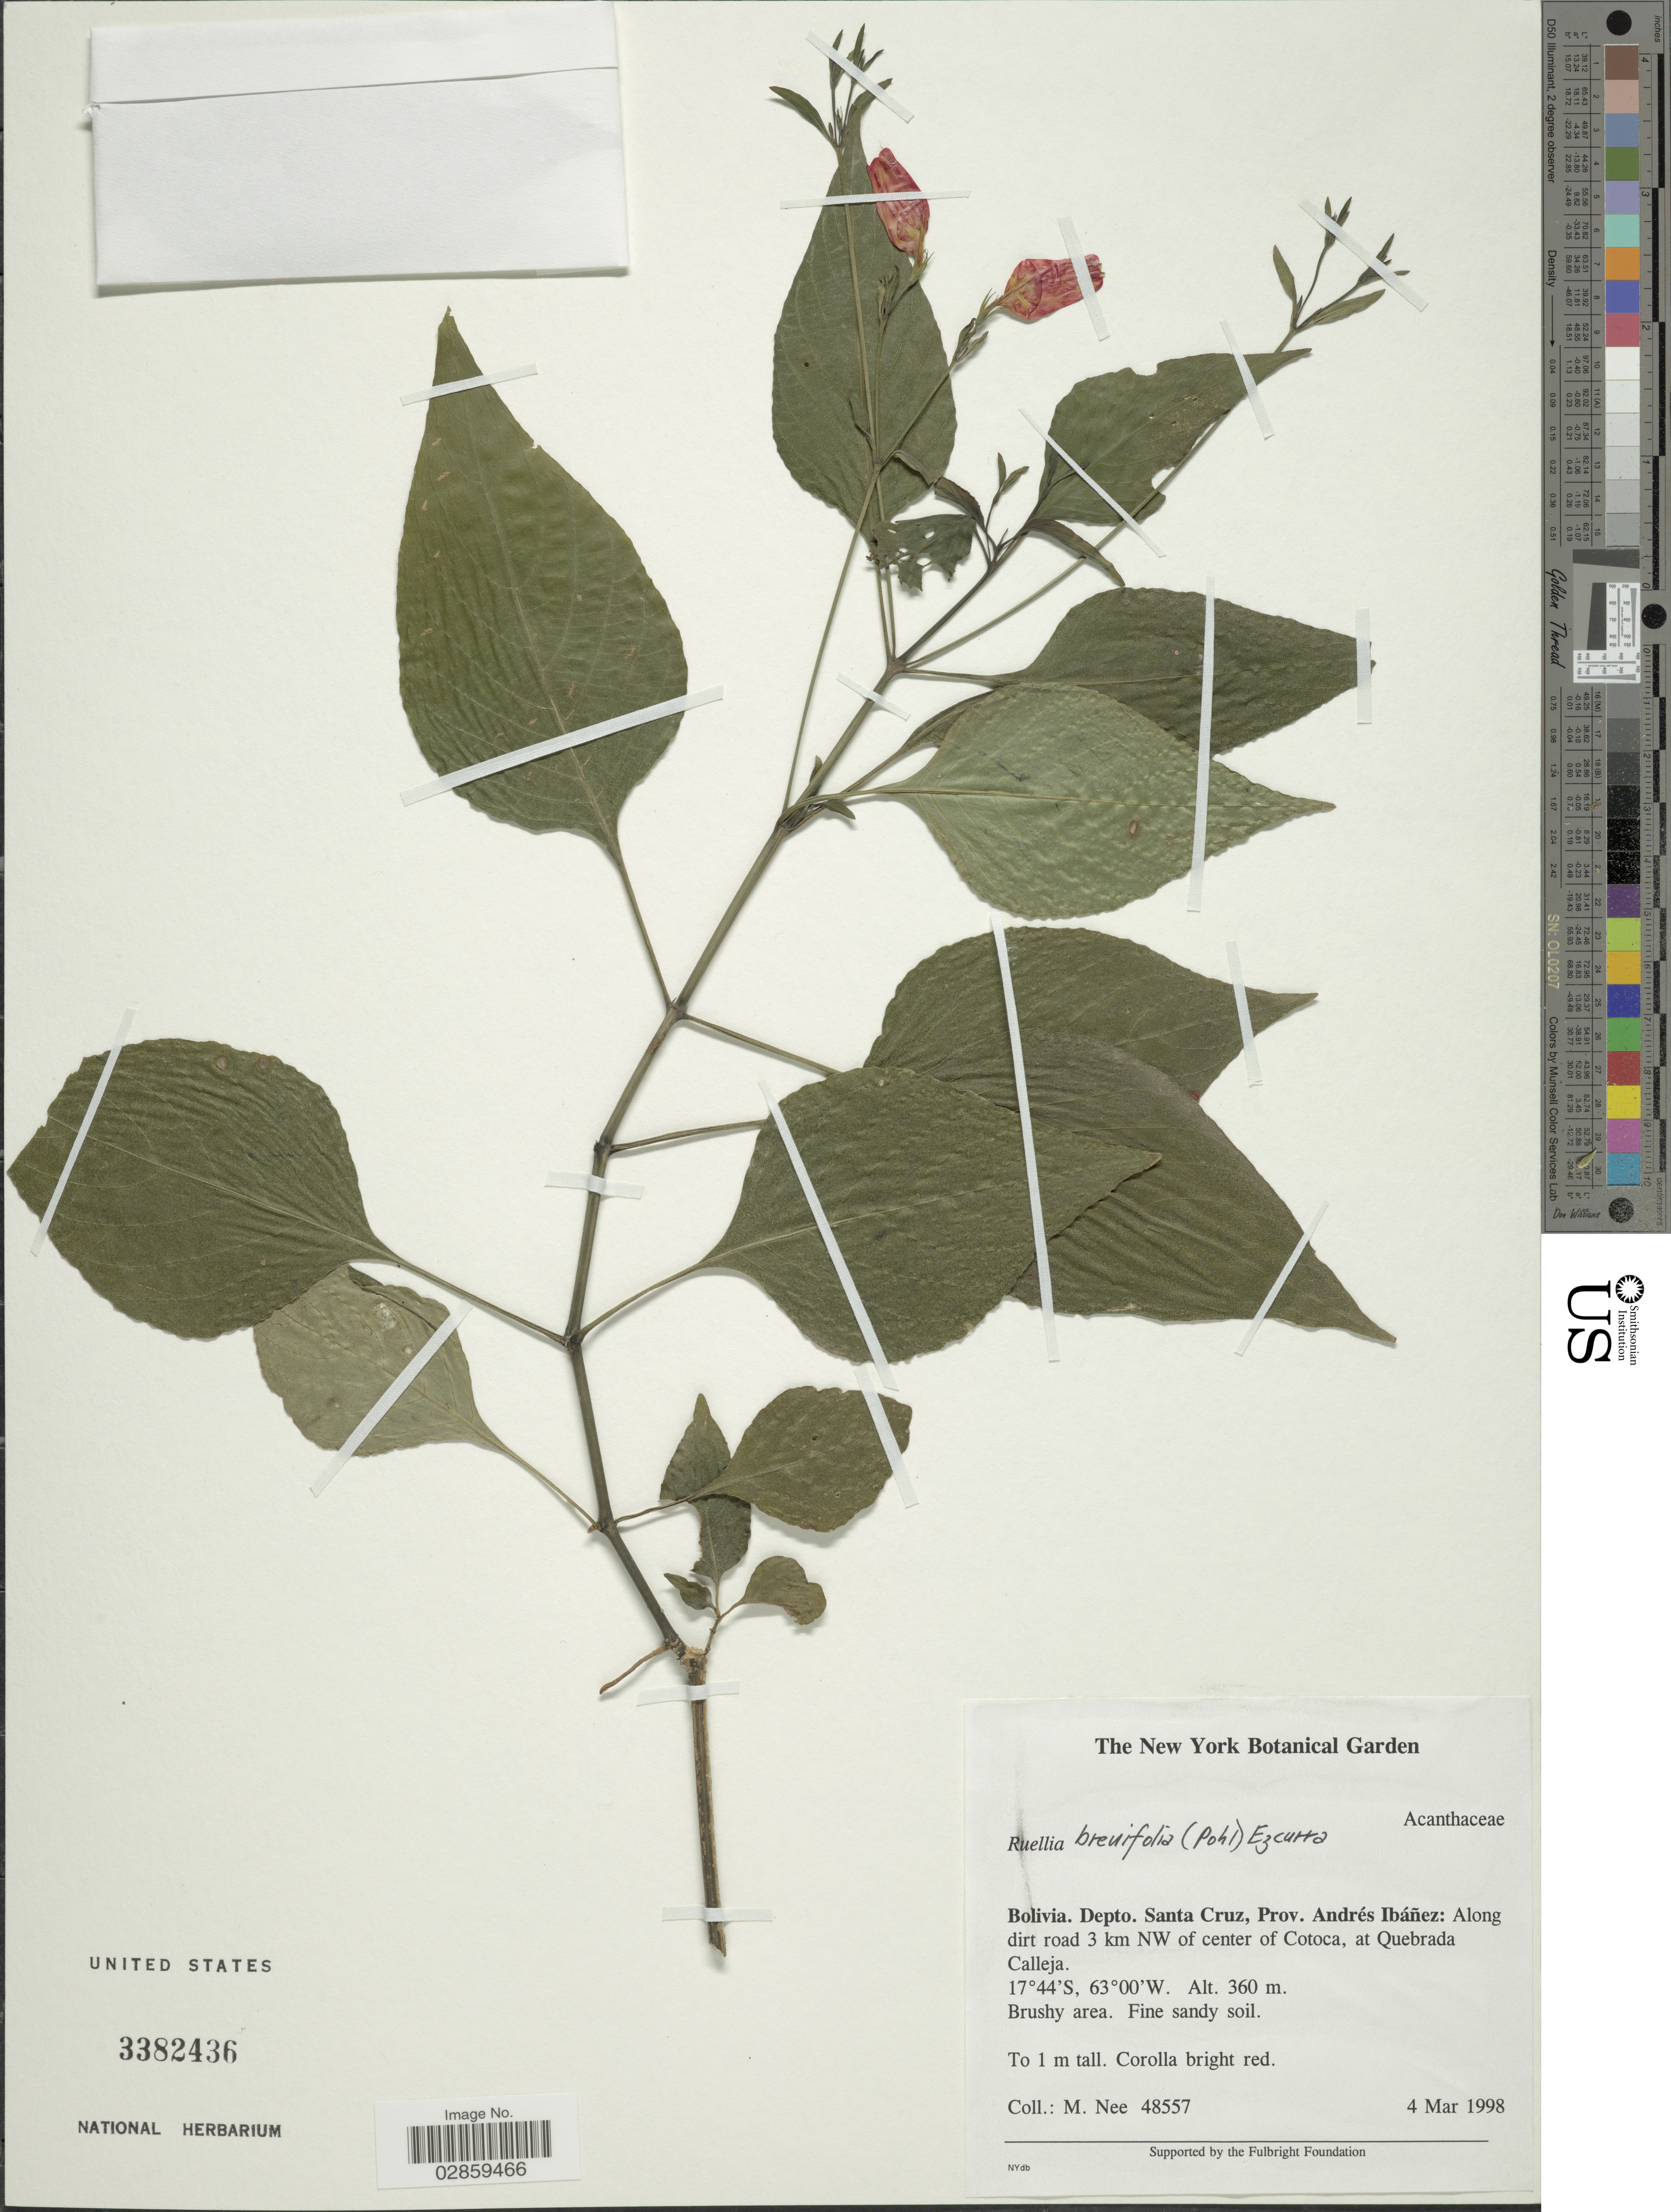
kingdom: Plantae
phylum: Tracheophyta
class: Magnoliopsida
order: Lamiales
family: Acanthaceae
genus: Ruellia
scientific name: Ruellia brevifolia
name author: (Pohl) C. Ezcurra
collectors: M. Nee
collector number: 48557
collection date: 1998-03-04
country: Bolivia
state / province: Santa Cruz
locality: Depto. Santa Cruz, Prov. Andrés Ibáñez: Along dirt road 3 km NW of center of Cotoca, at Quebrada Calleja.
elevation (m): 360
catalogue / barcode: US 3382436